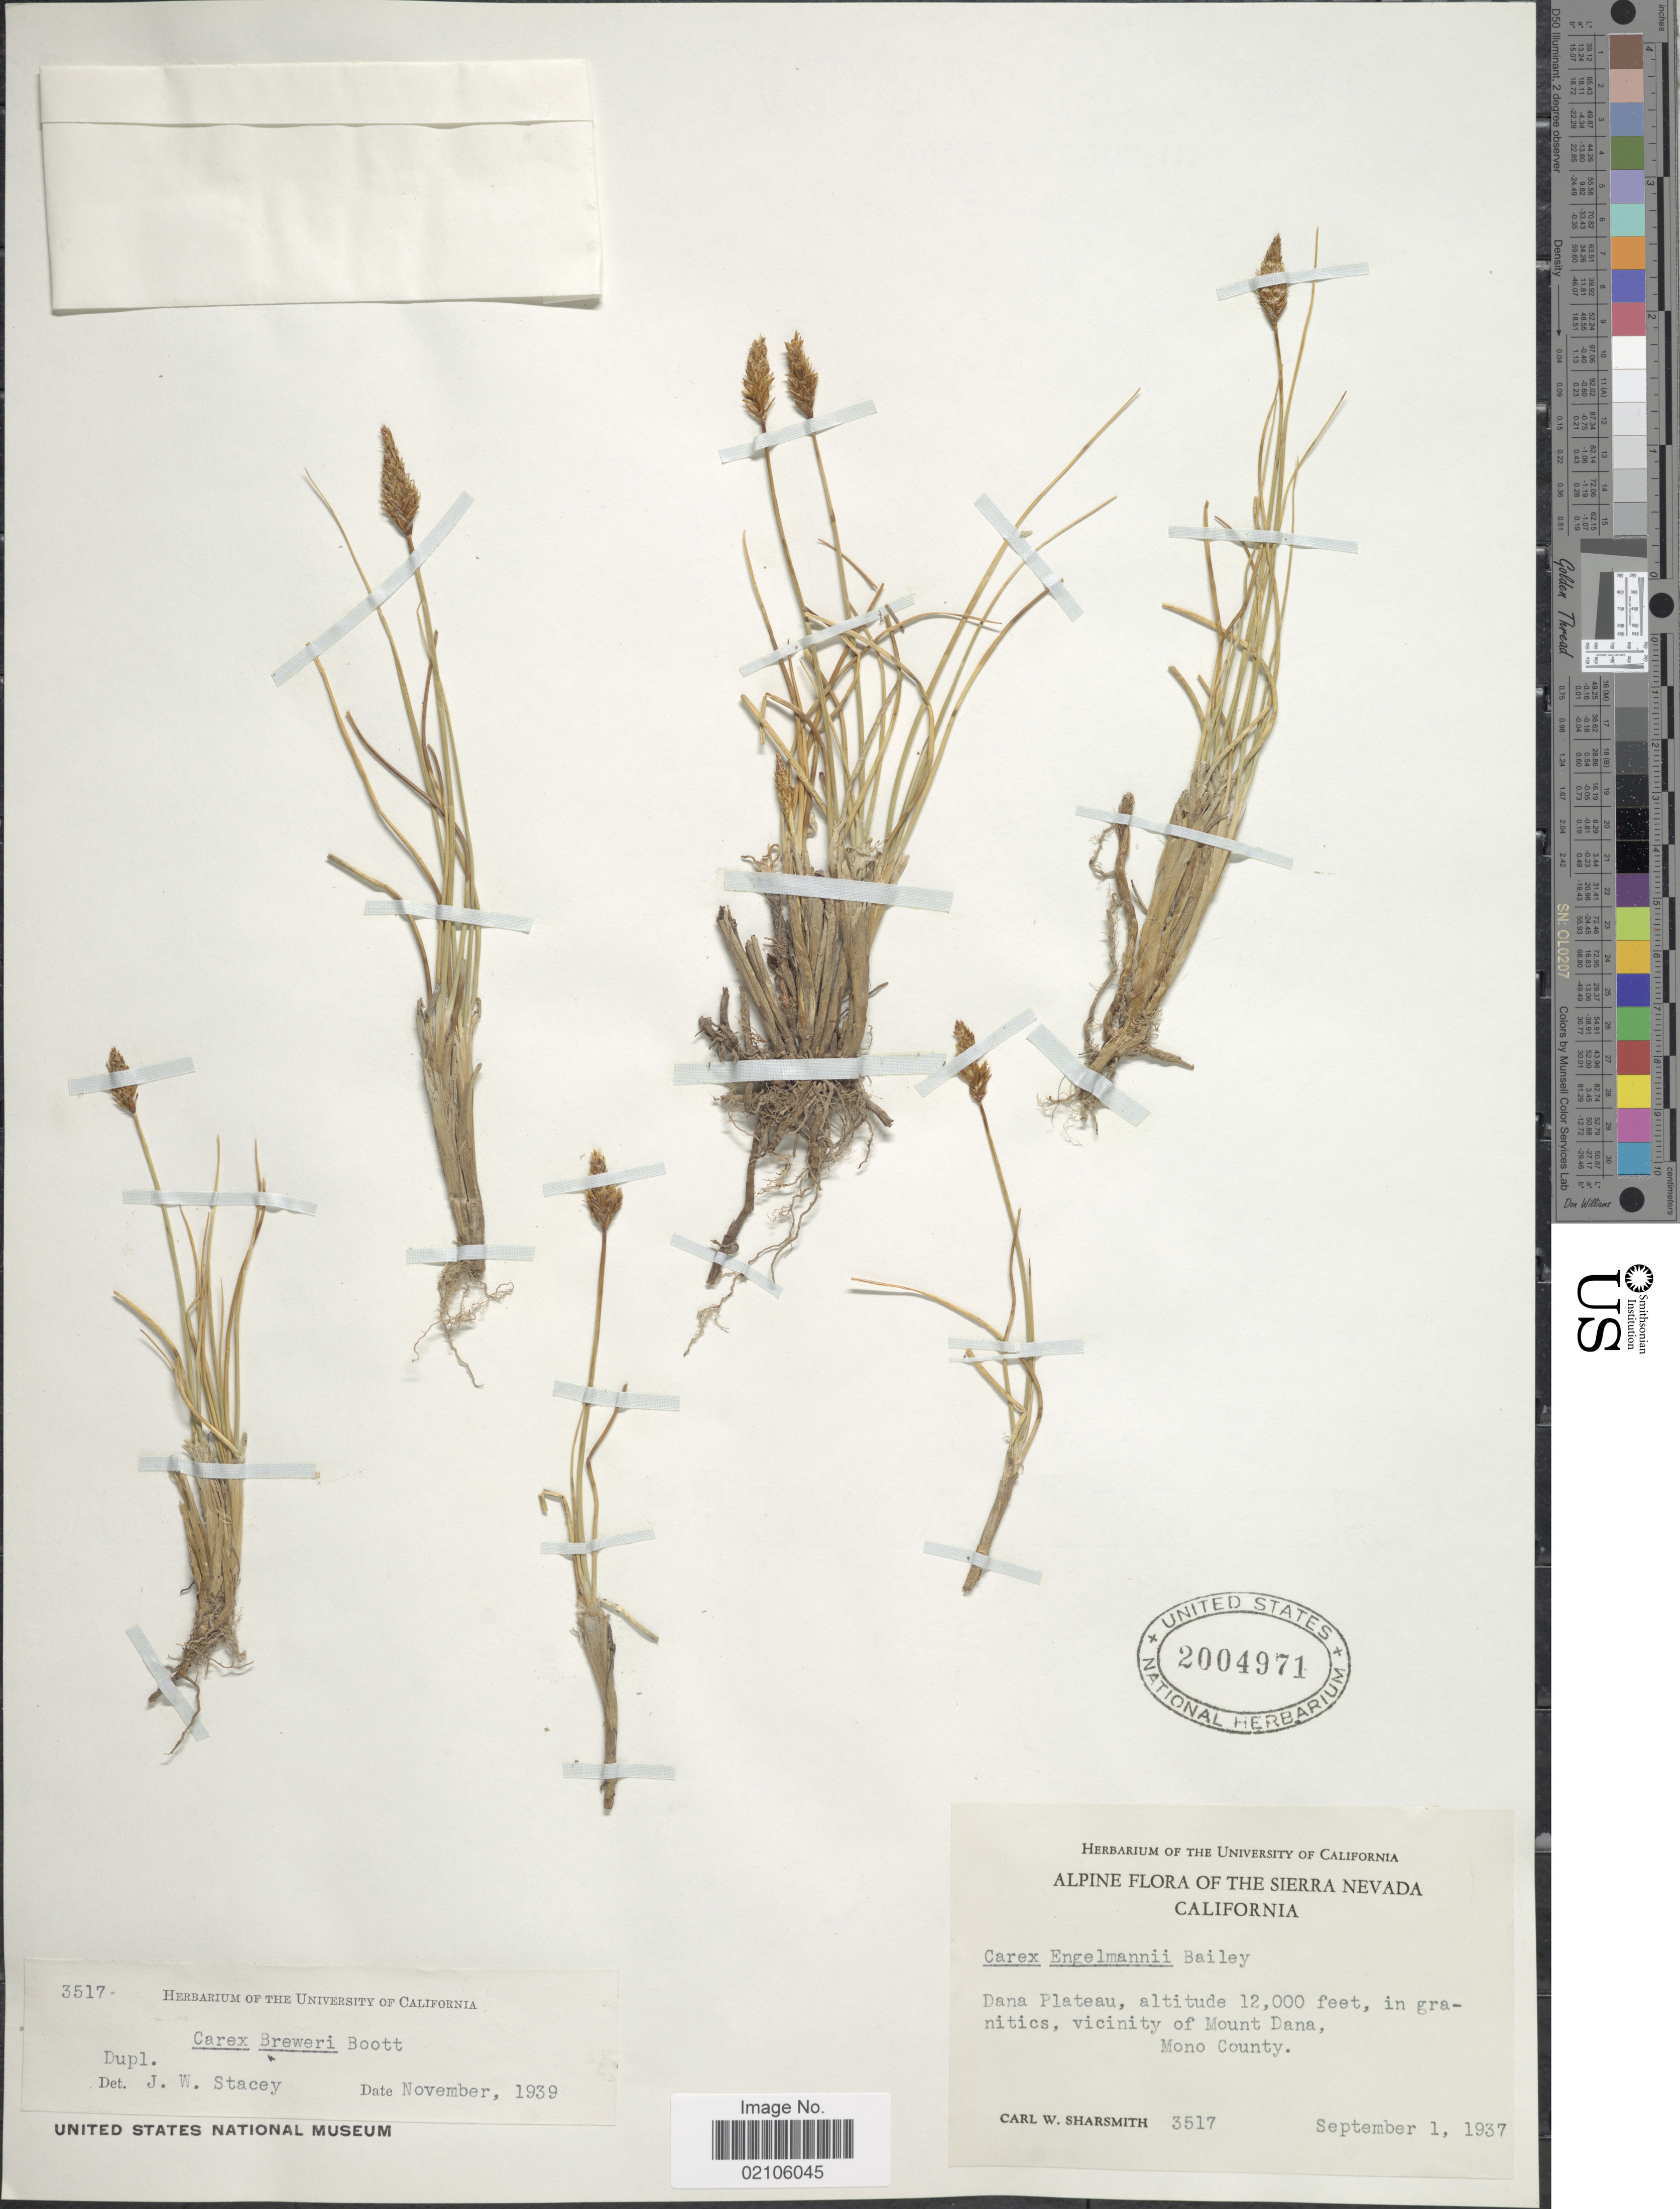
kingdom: Plantae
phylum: Tracheophyta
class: Liliopsida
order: Poales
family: Cyperaceae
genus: Carex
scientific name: Carex breweri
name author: Boott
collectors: C. Sharsmith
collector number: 3517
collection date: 1937-09-01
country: United States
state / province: California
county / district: Mono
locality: Alpine of The Sierra Nevada, Dana Plateau, in granitics, vicinity of Mount Dana, Mono County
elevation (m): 3658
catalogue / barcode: US 2004971